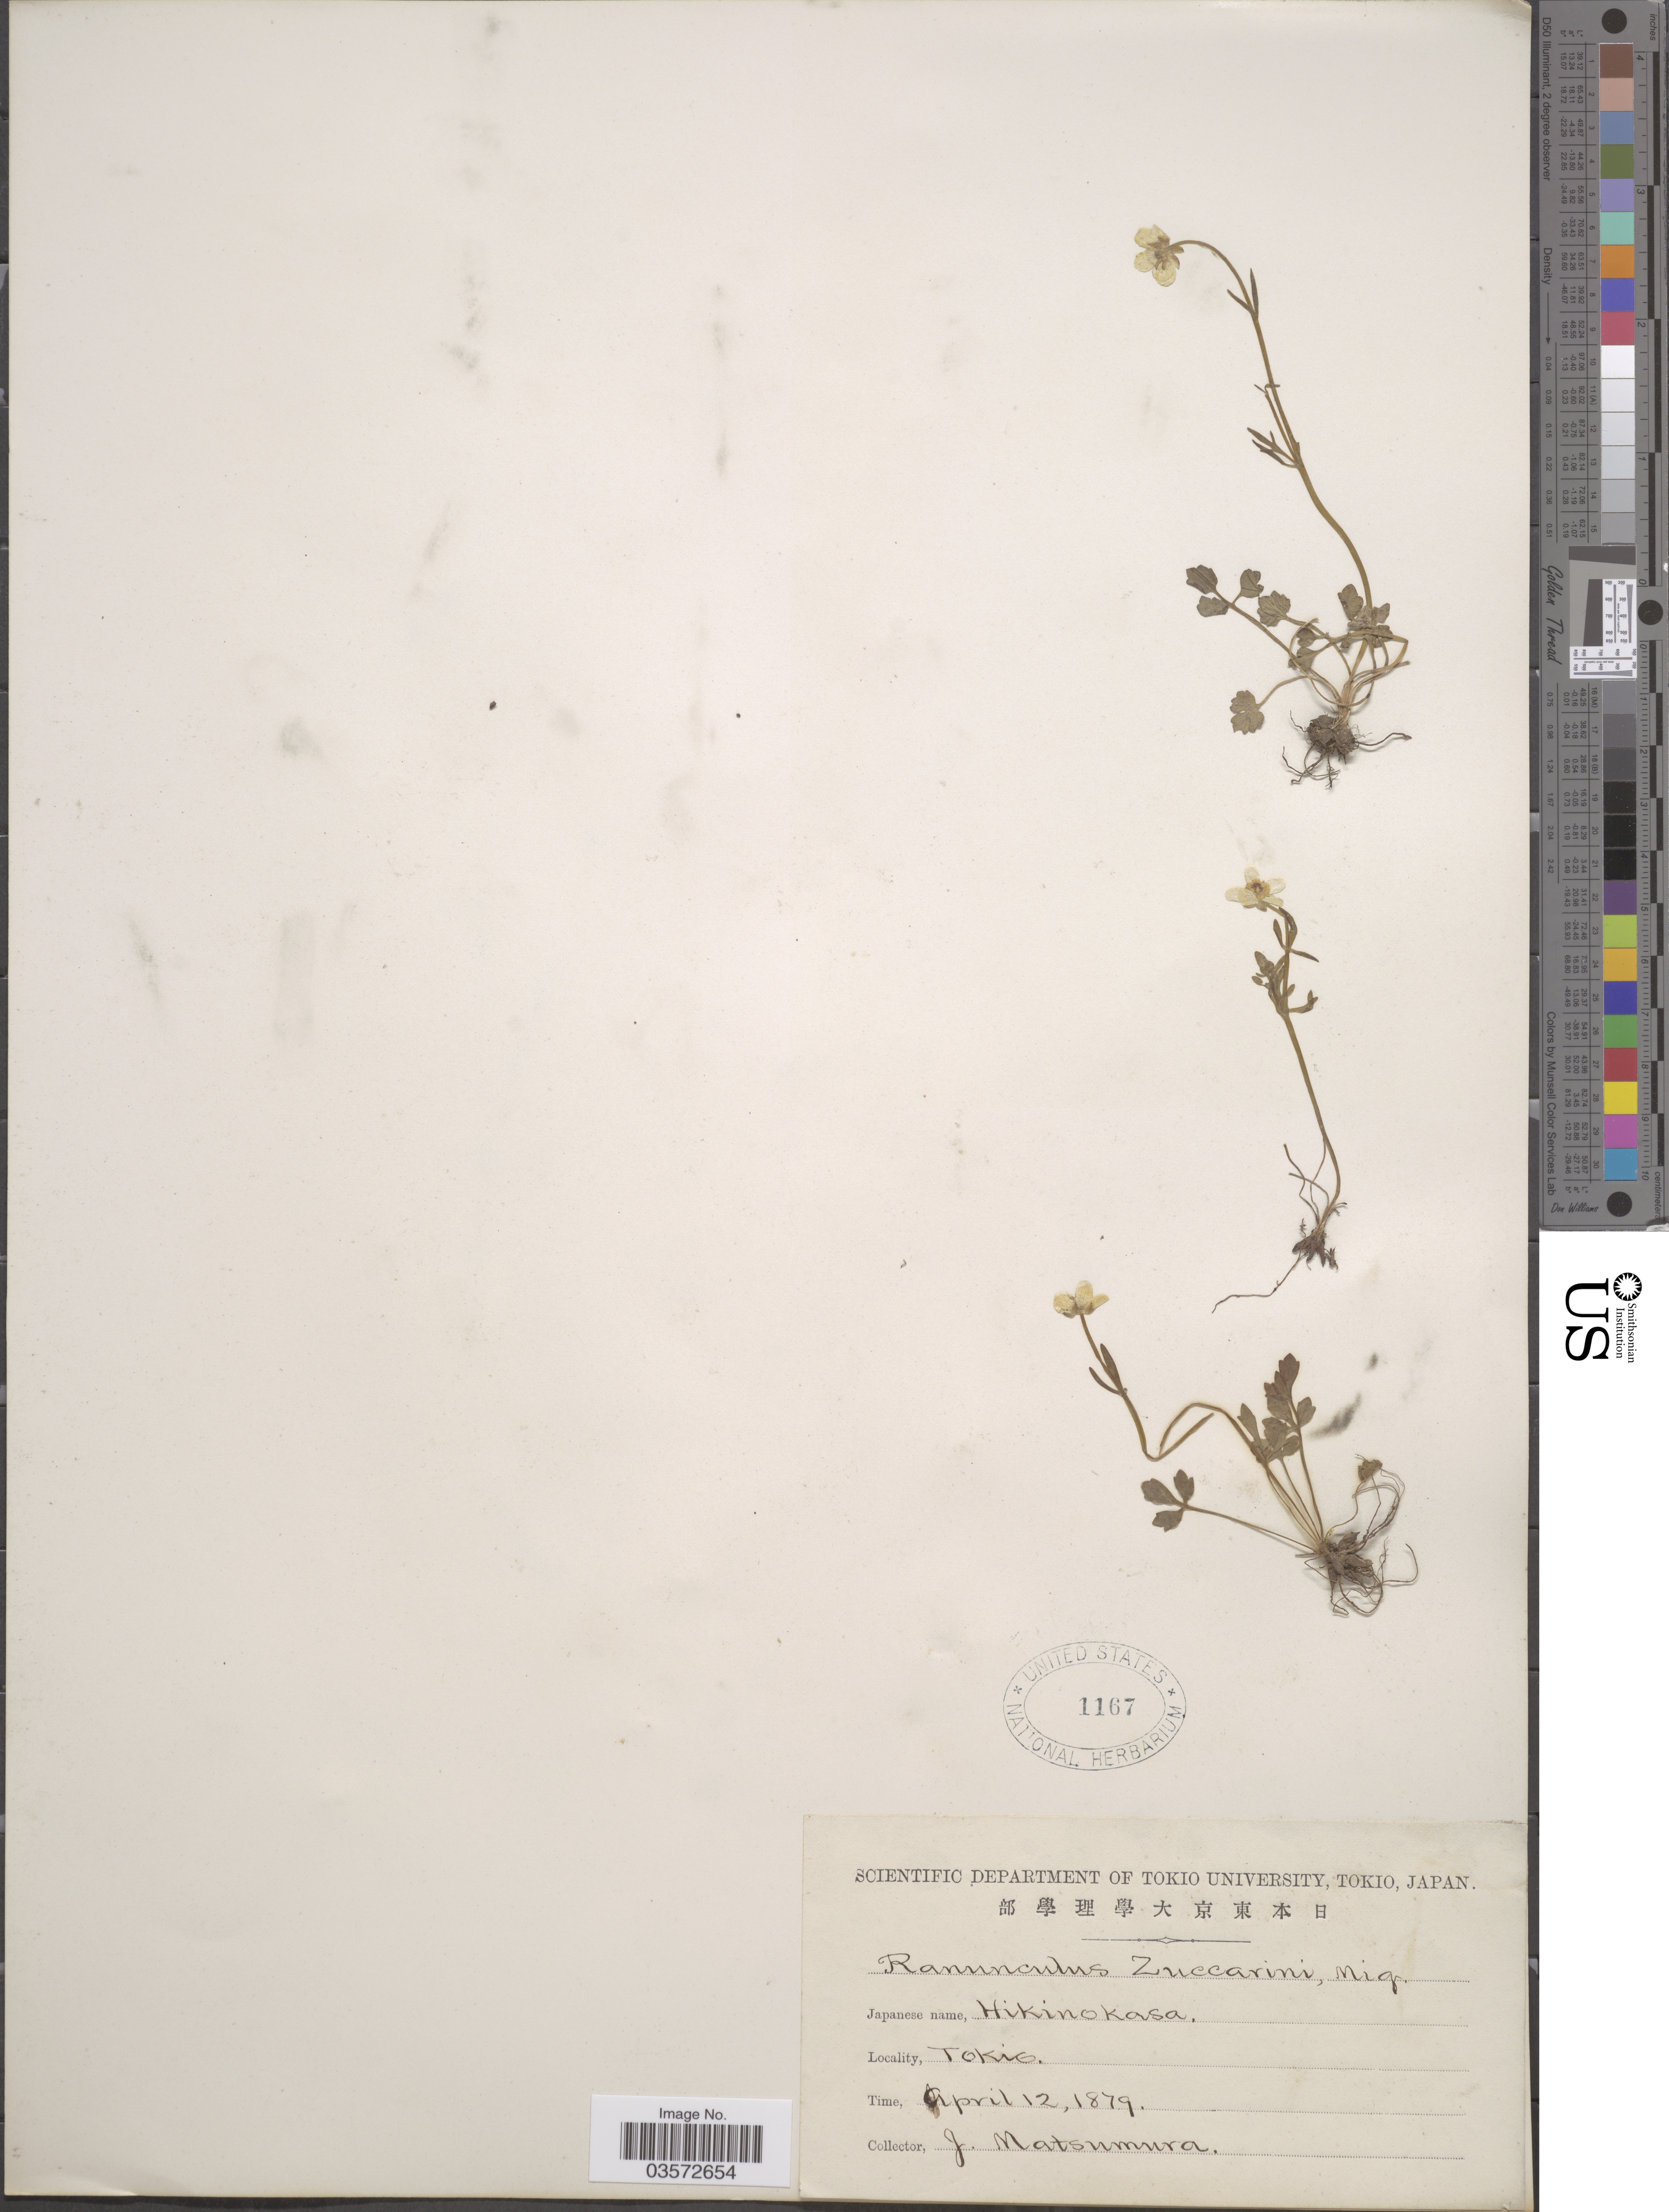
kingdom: Plantae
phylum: Tracheophyta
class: Magnoliopsida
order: Ranunculales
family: Ranunculaceae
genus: Ranunculus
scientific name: Ranunculus extorris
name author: Hance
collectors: J. Matsumura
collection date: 1879-04-12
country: Japan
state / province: Tokyo, Federal City of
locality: Tokio.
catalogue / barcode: US 1167